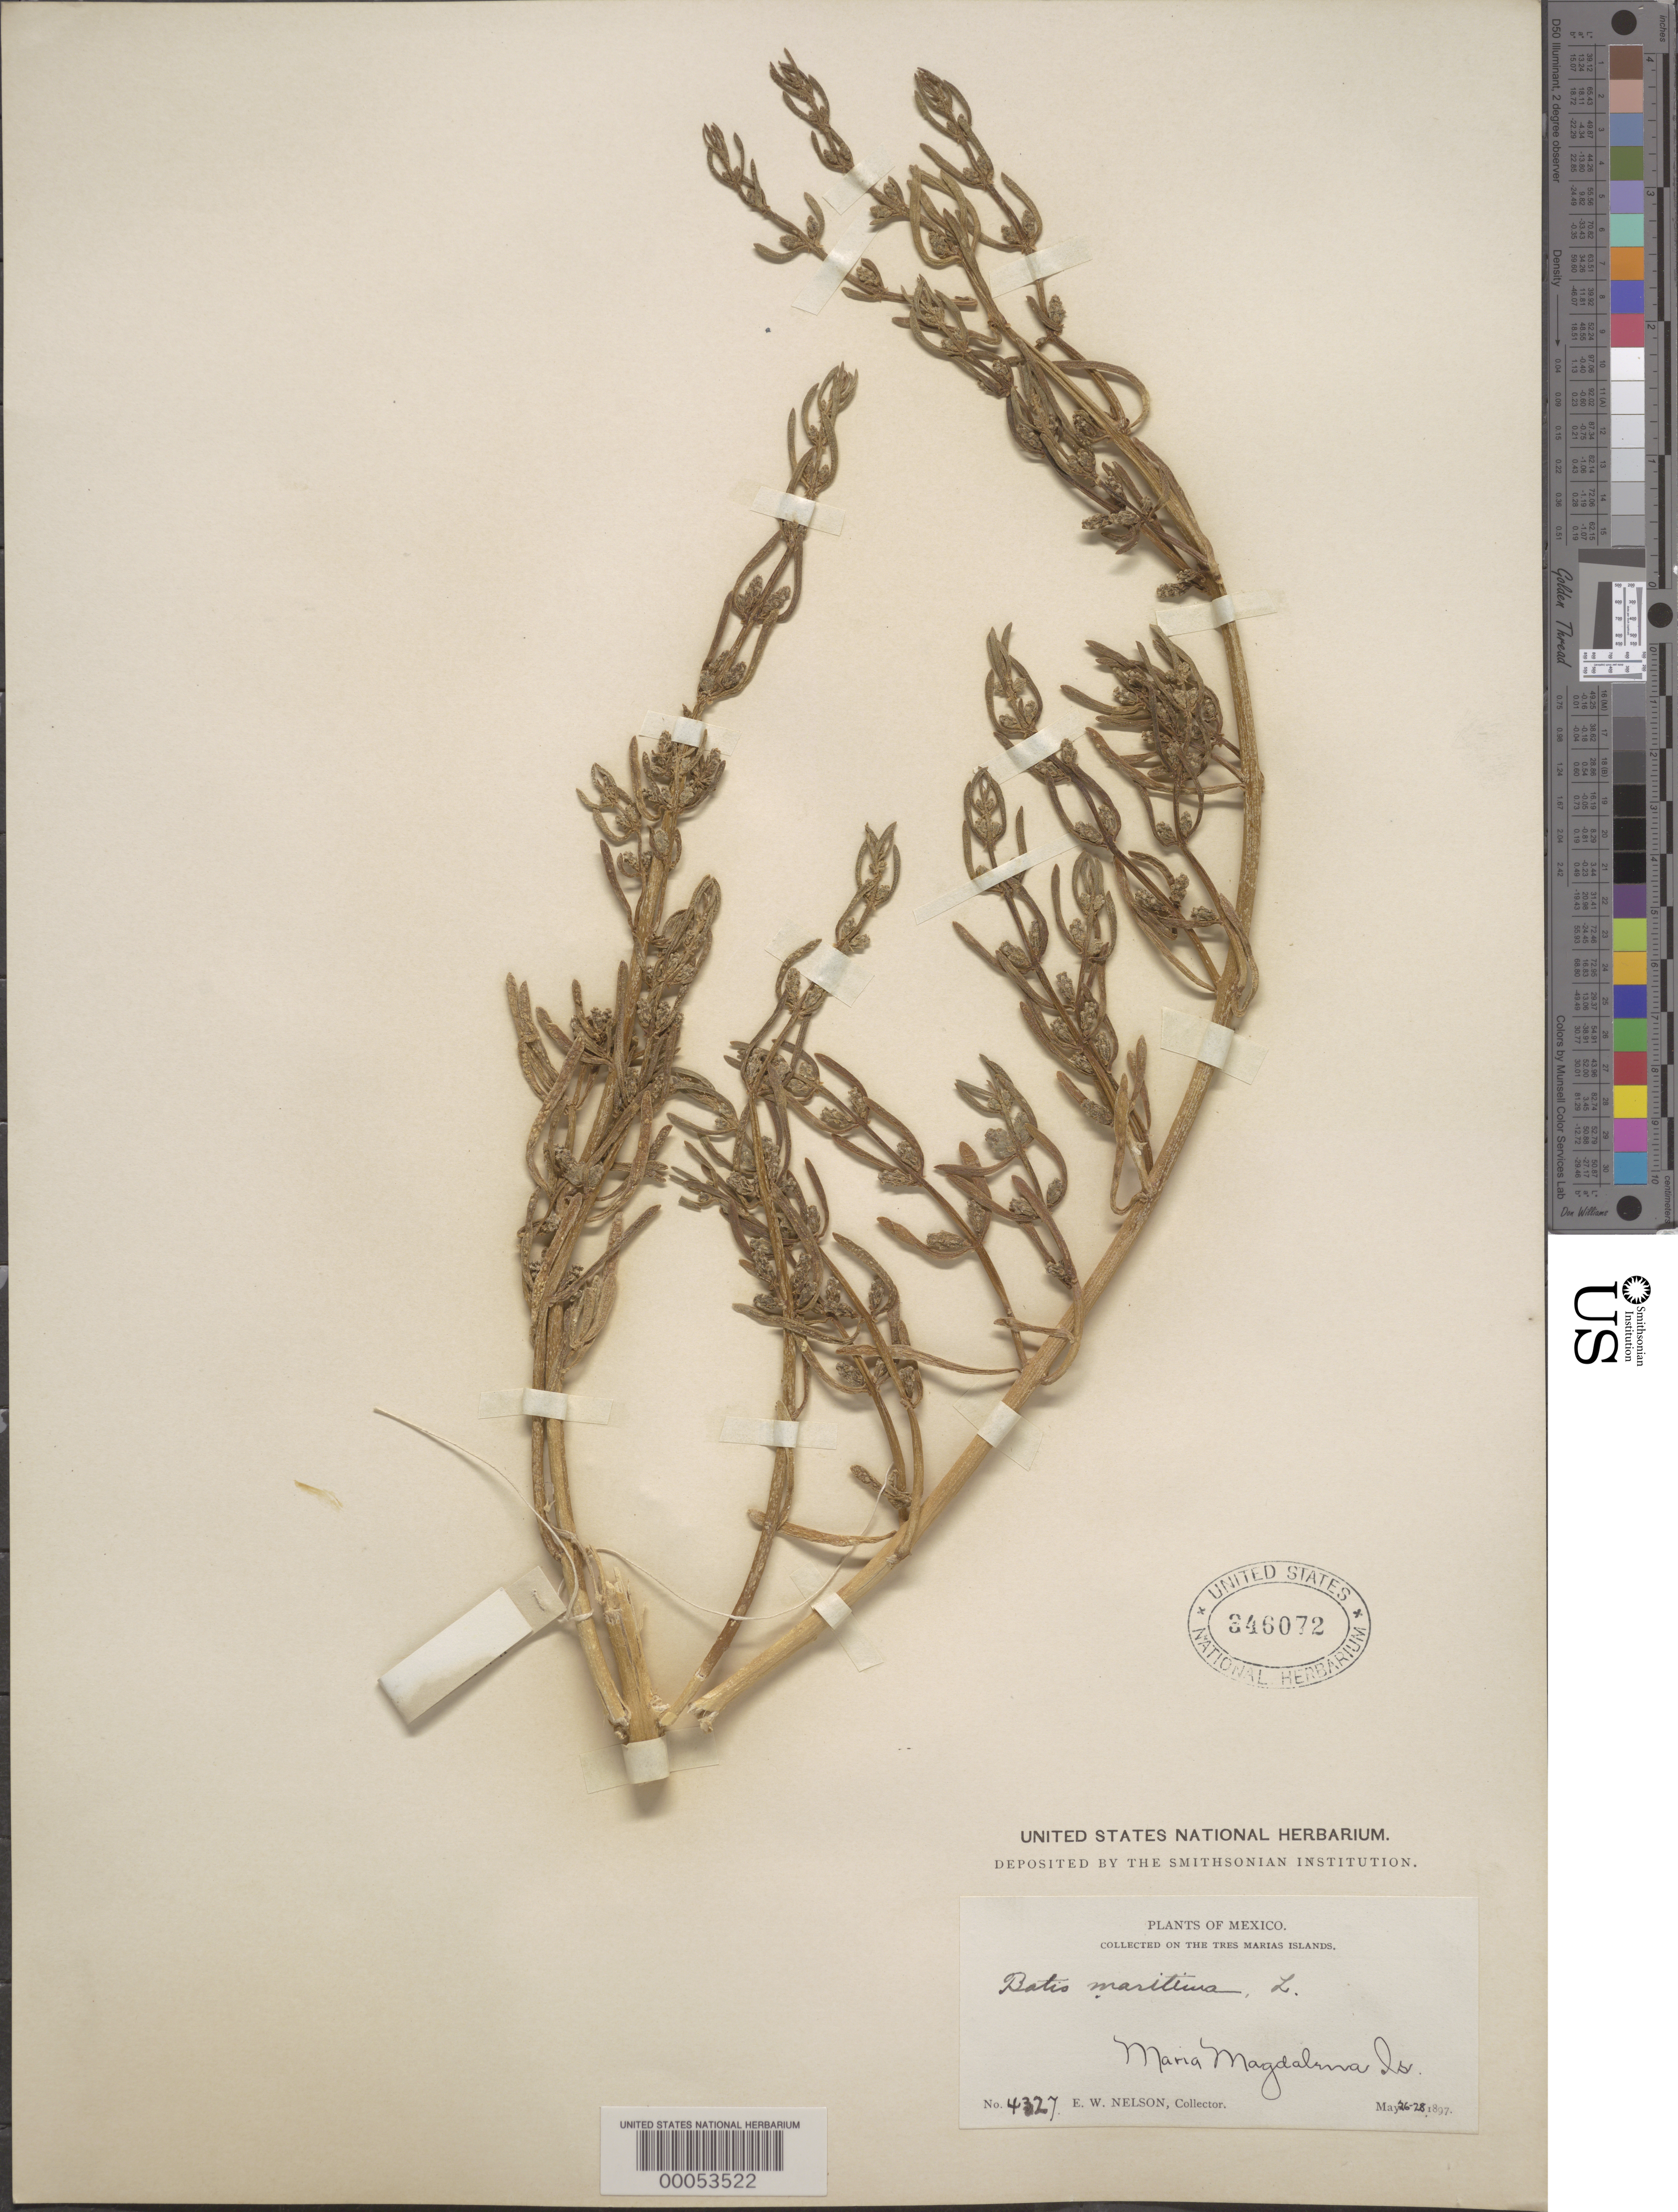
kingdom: Plantae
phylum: Tracheophyta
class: Magnoliopsida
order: Brassicales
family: Bataceae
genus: Batis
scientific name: Batis maritima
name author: L.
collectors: E. W. Nelson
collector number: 4327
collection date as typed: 26 May 1897 to 28 May 1897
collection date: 1897-05-26/1897-05-28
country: Mexico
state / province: Nayarit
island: Maria Magdalena Island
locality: Maria Magdalena i. [Tres Marias Is.]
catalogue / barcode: US 346072